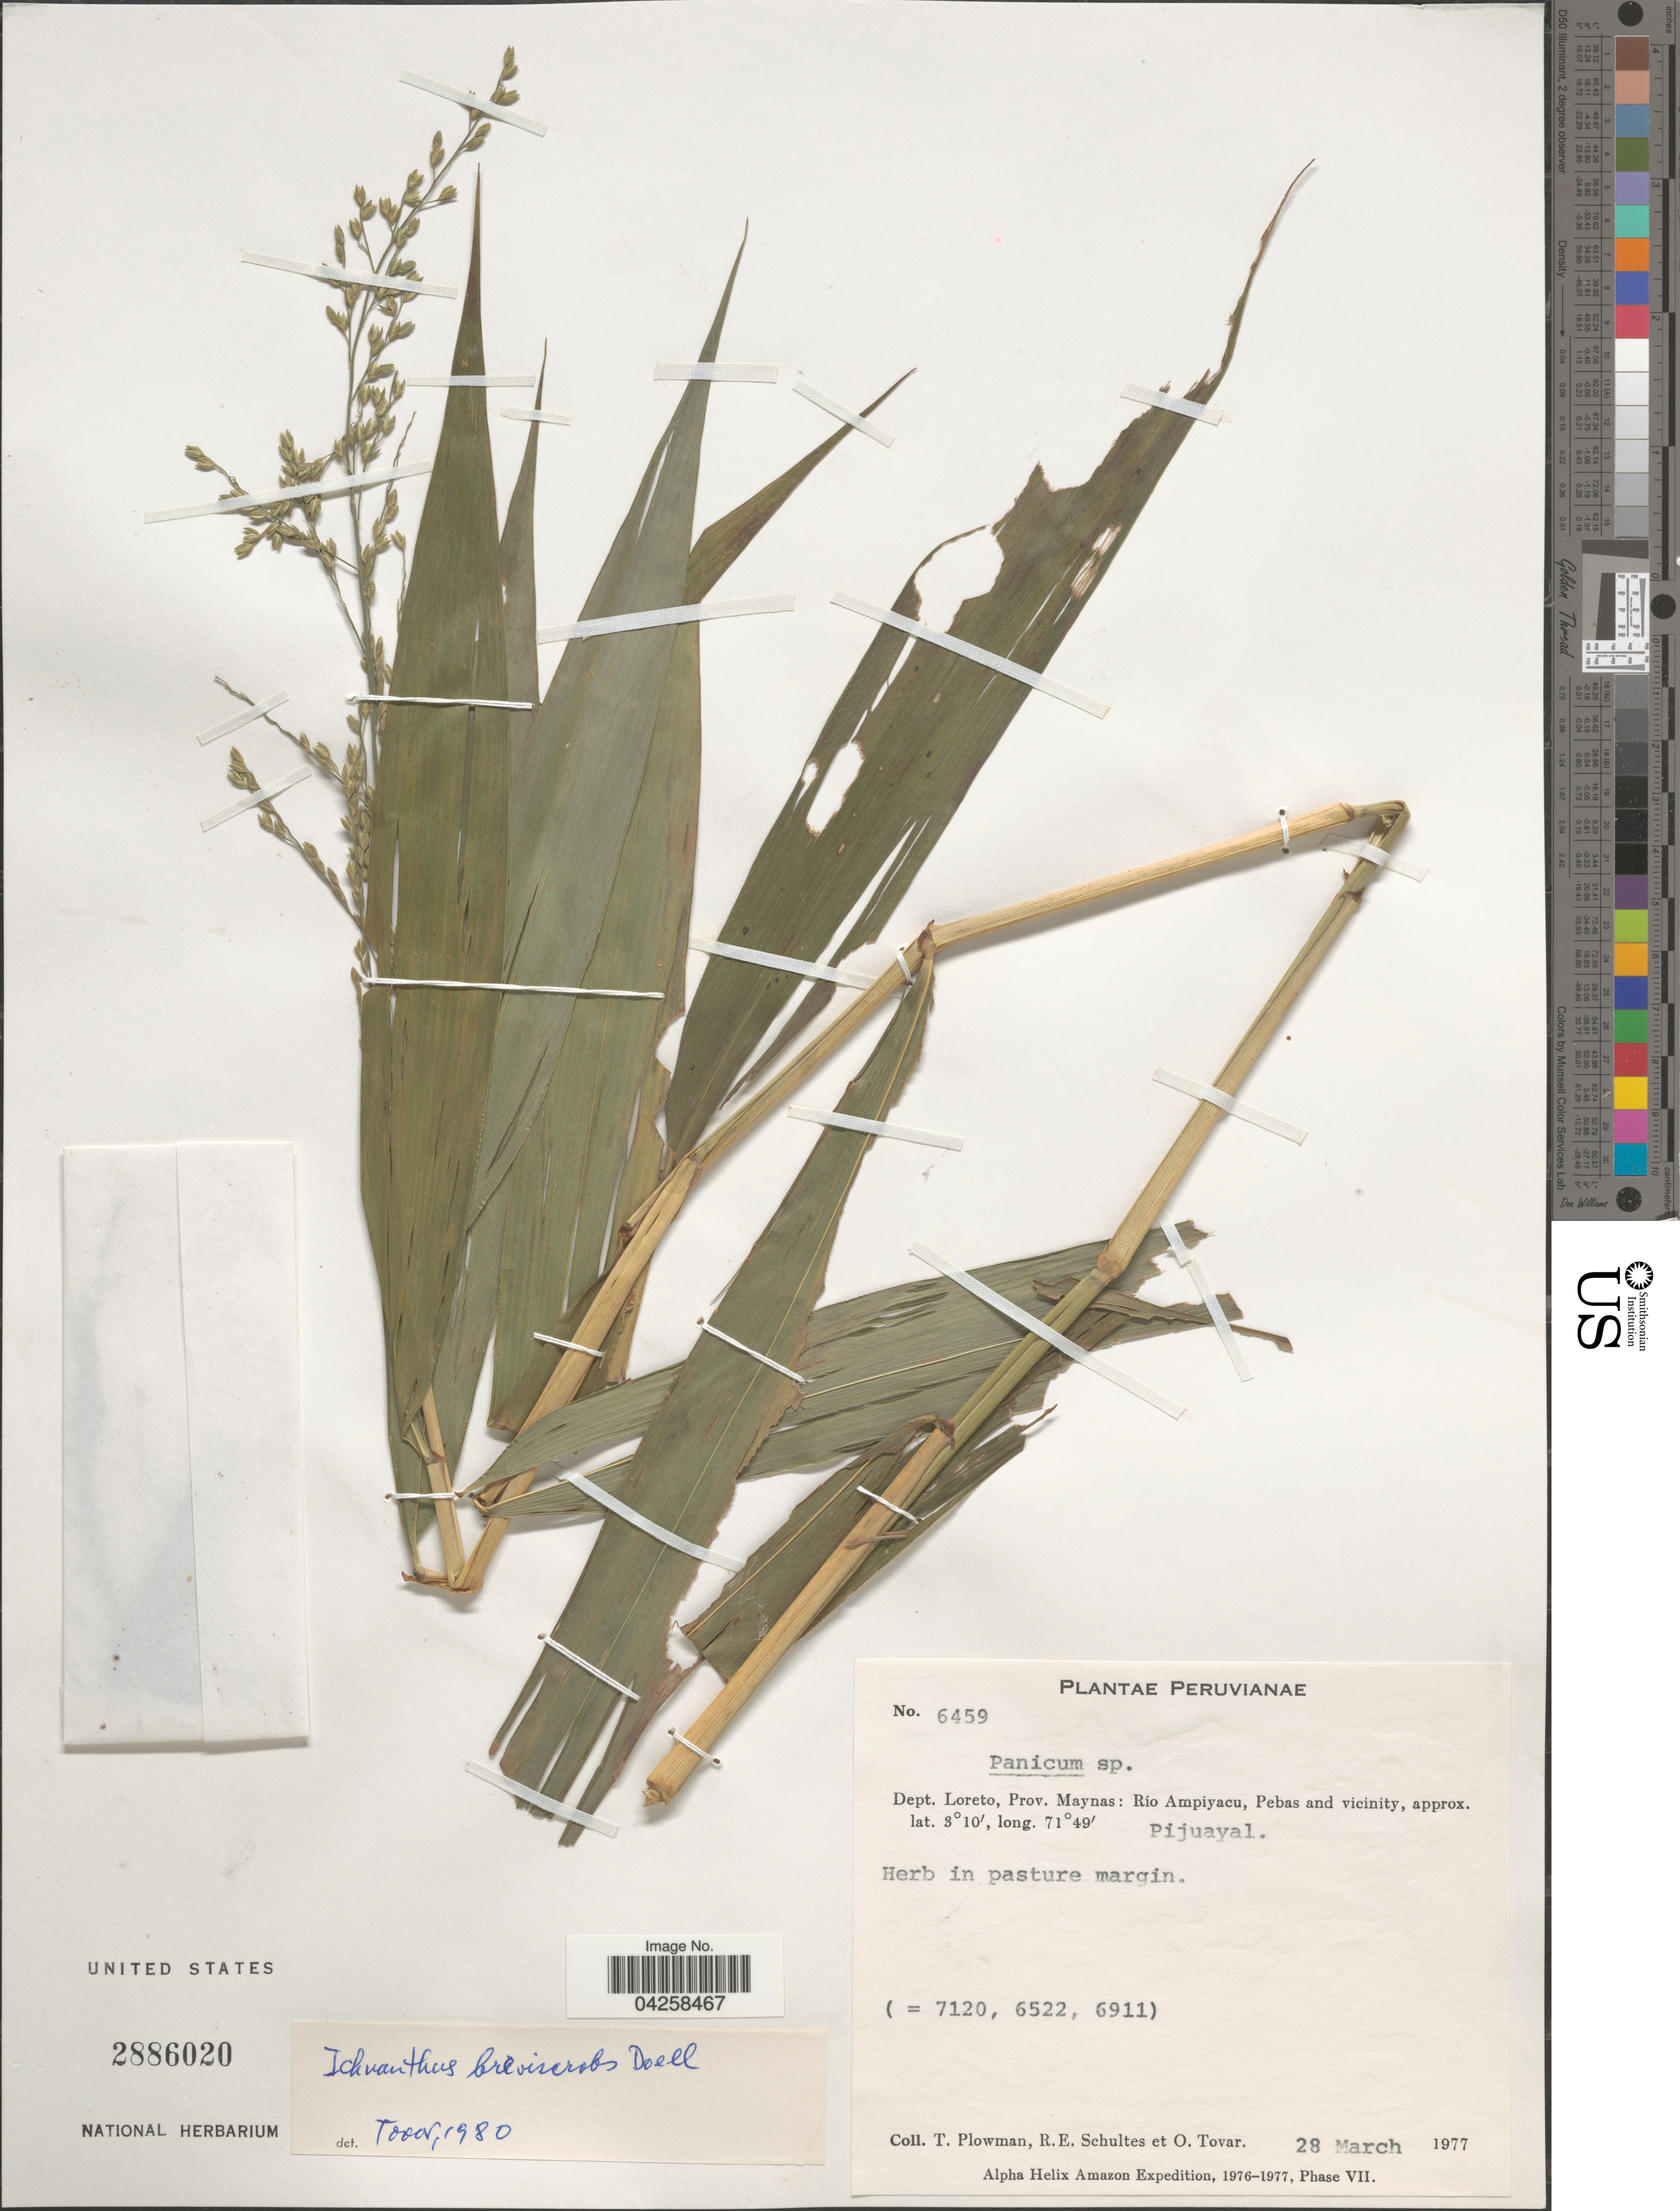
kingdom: Plantae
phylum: Tracheophyta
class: Liliopsida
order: Poales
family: Poaceae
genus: Ichnanthus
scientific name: Ichnanthus breviscrobs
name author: Döll in Mart.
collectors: T. Plowman, R. E. Schultes & Ó. Tovar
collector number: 6459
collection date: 1977-03-28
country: Peru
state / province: Loreto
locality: Dept. Loreto, Prov. Maynas: Rio Ampiyacu, Pebas and vicinity. Pijuayal. Alpha Helix Amazon Expedition, 1976-1977, Phase VII.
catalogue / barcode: US 2886020